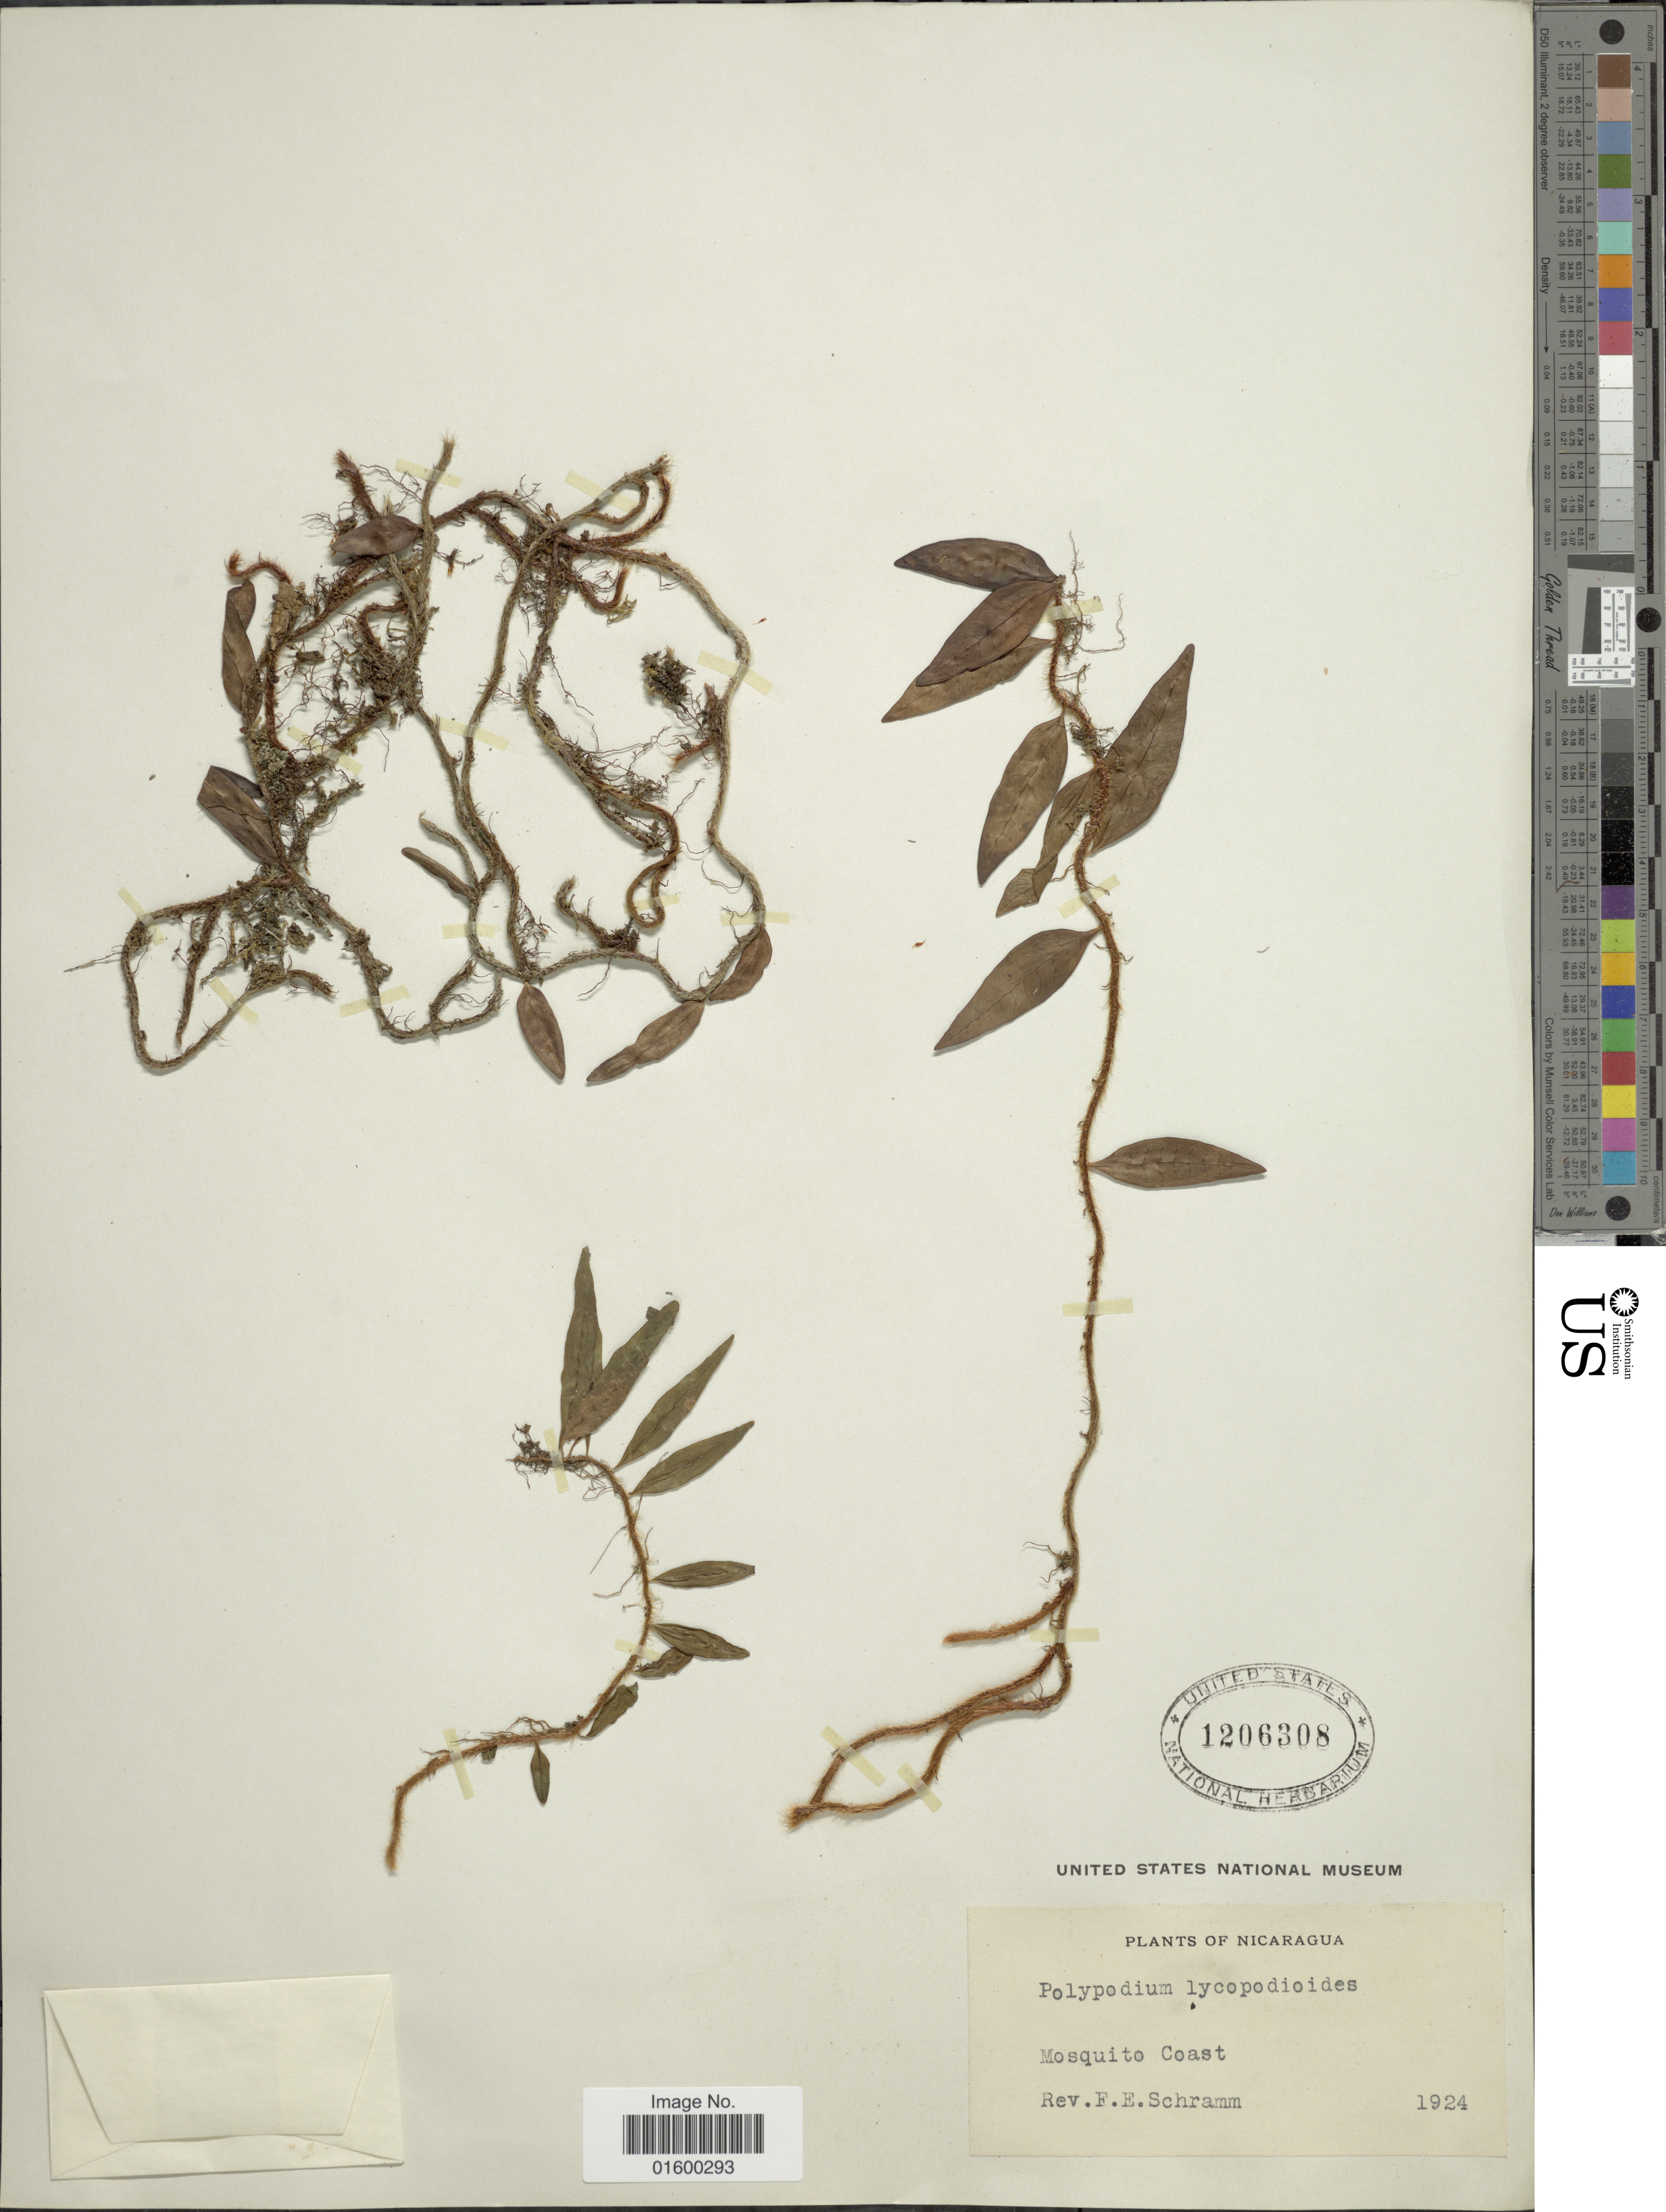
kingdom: Plantae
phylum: Tracheophyta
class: Polypodiopsida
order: Polypodiales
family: Polypodiaceae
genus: Microgramma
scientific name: Microgramma lycopodioides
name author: (L.) Copel.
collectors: F. E. Schramm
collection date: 1924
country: Nicaragua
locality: Mosquito Coast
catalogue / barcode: US 1206308